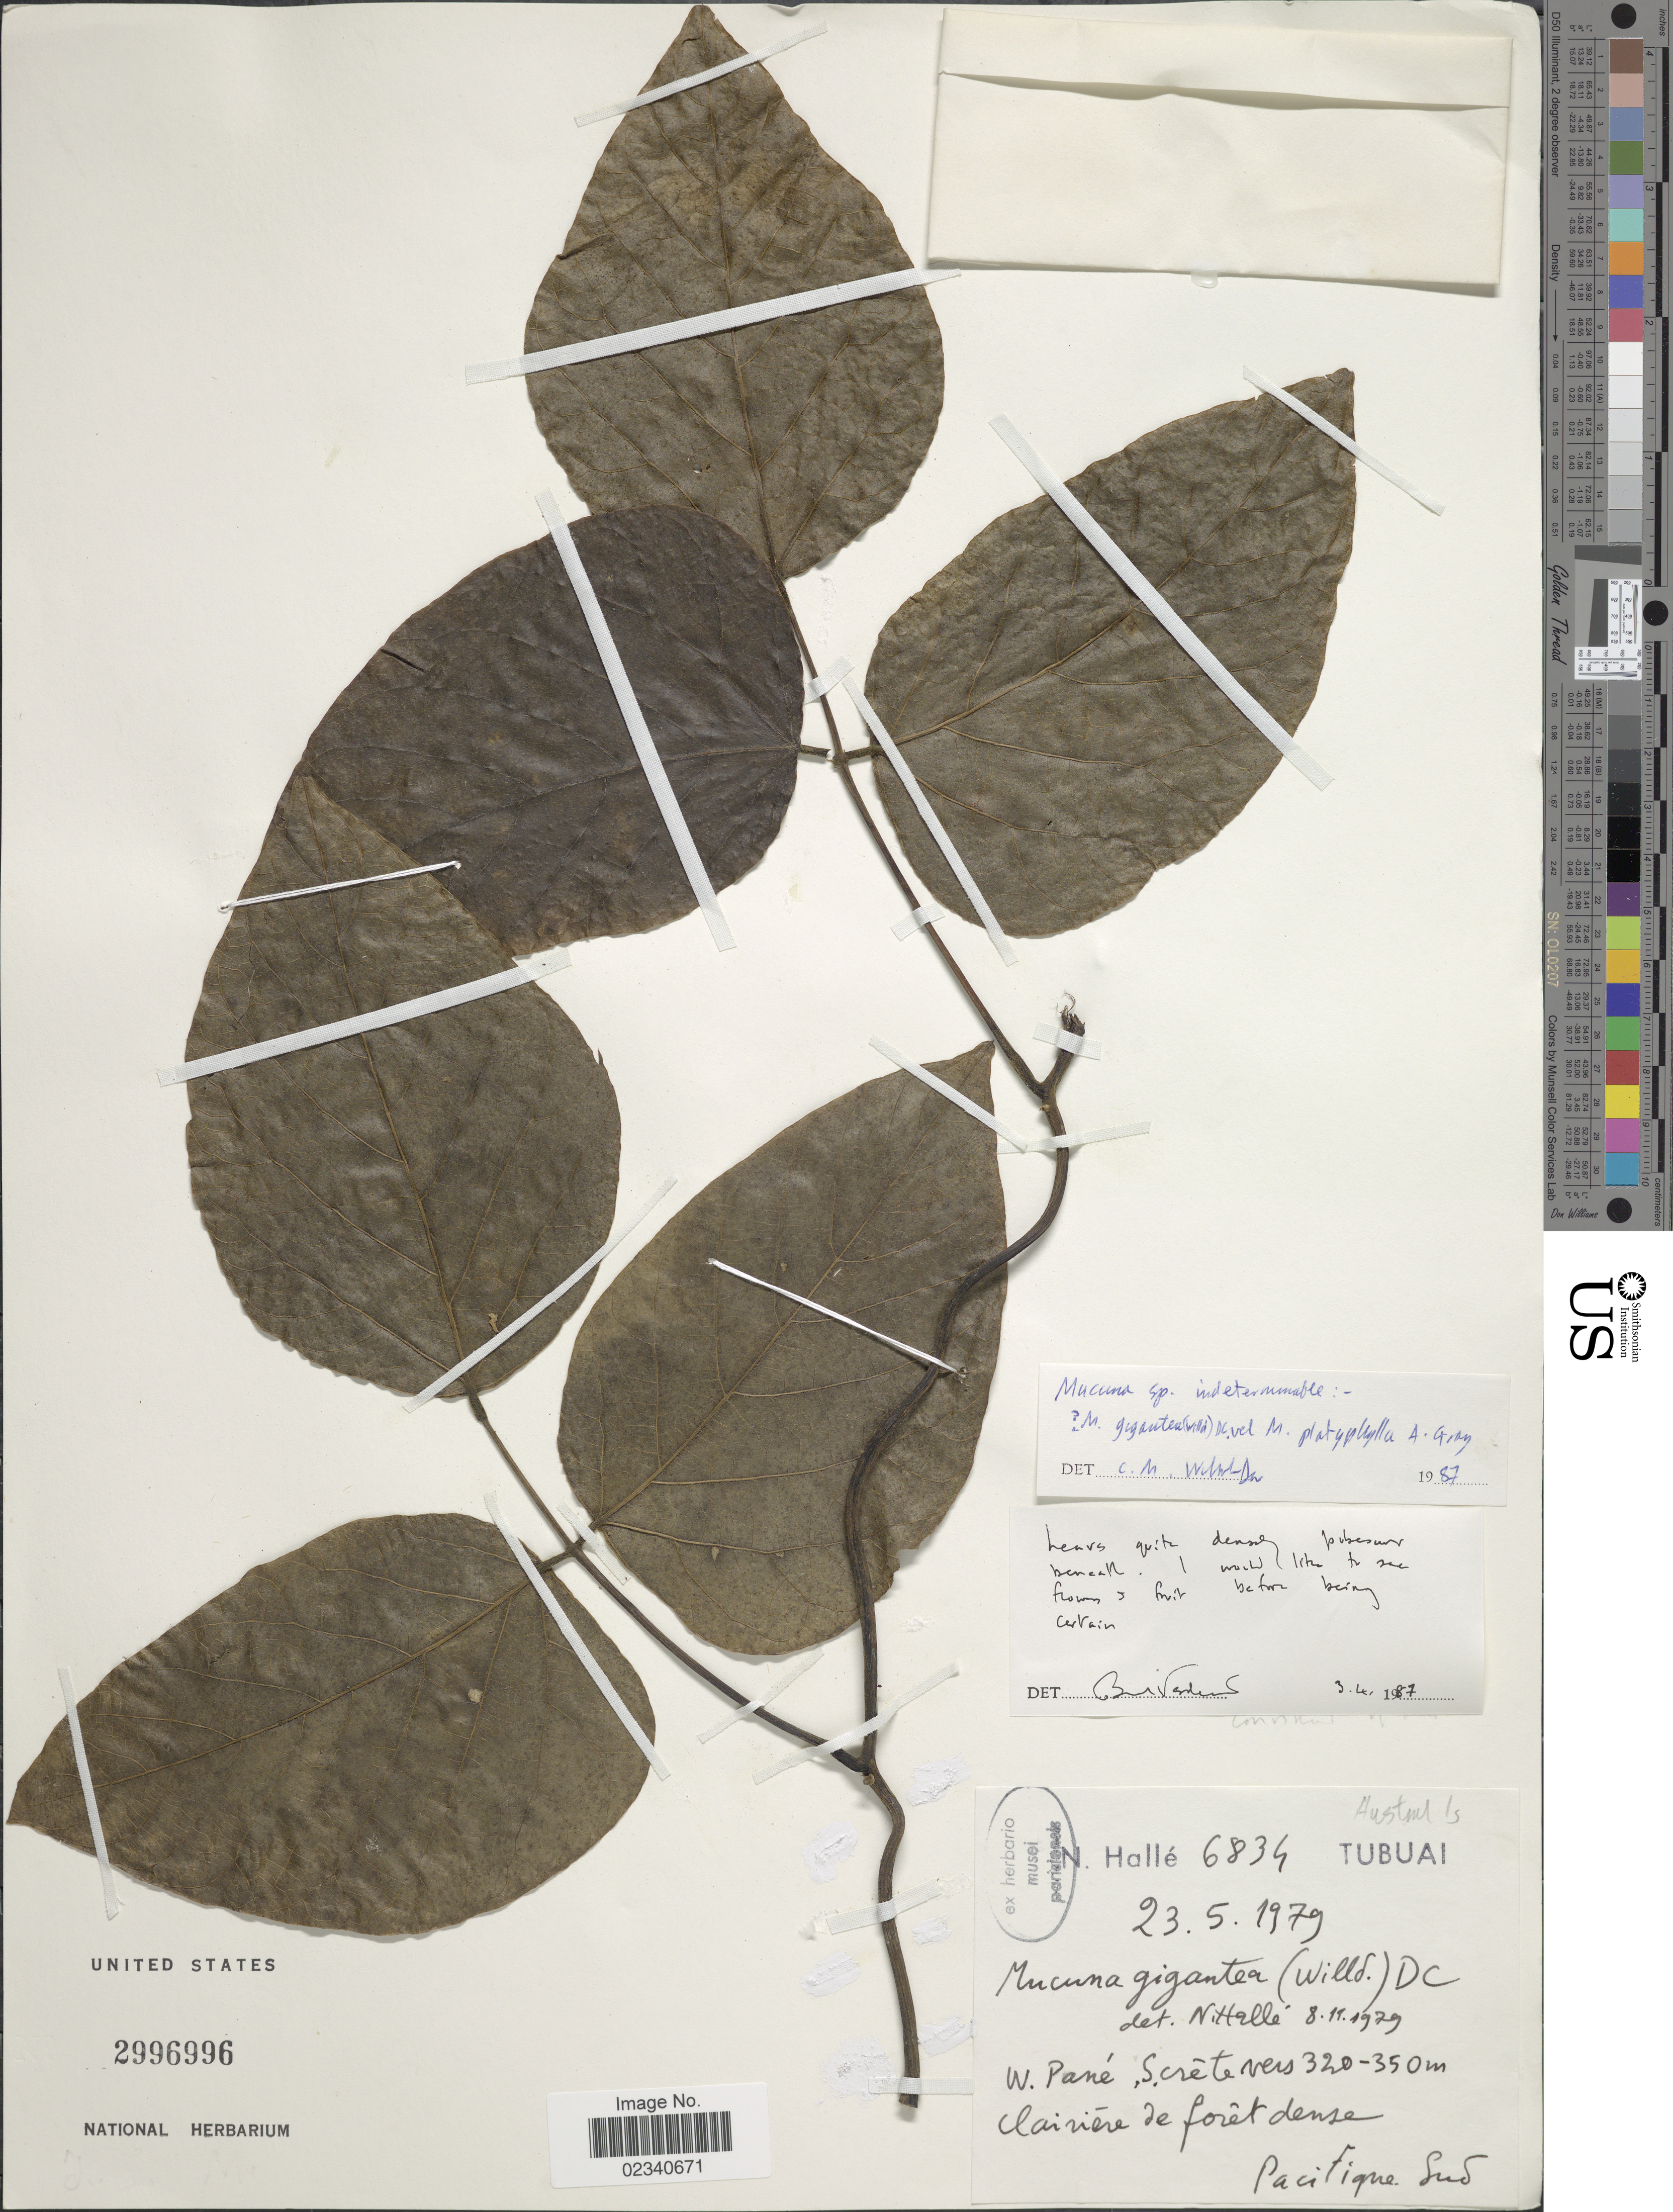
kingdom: Plantae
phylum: Tracheophyta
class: Magnoliopsida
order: Fabales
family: Fabaceae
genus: Mucuna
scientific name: Mucuna sp.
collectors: N. Hallé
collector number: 6834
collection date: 1979-05-23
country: French Polynesia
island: Tubuai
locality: W. Pané, Scréte. Pacifique Sud. Austral Is.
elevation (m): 320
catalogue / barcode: US 2996996